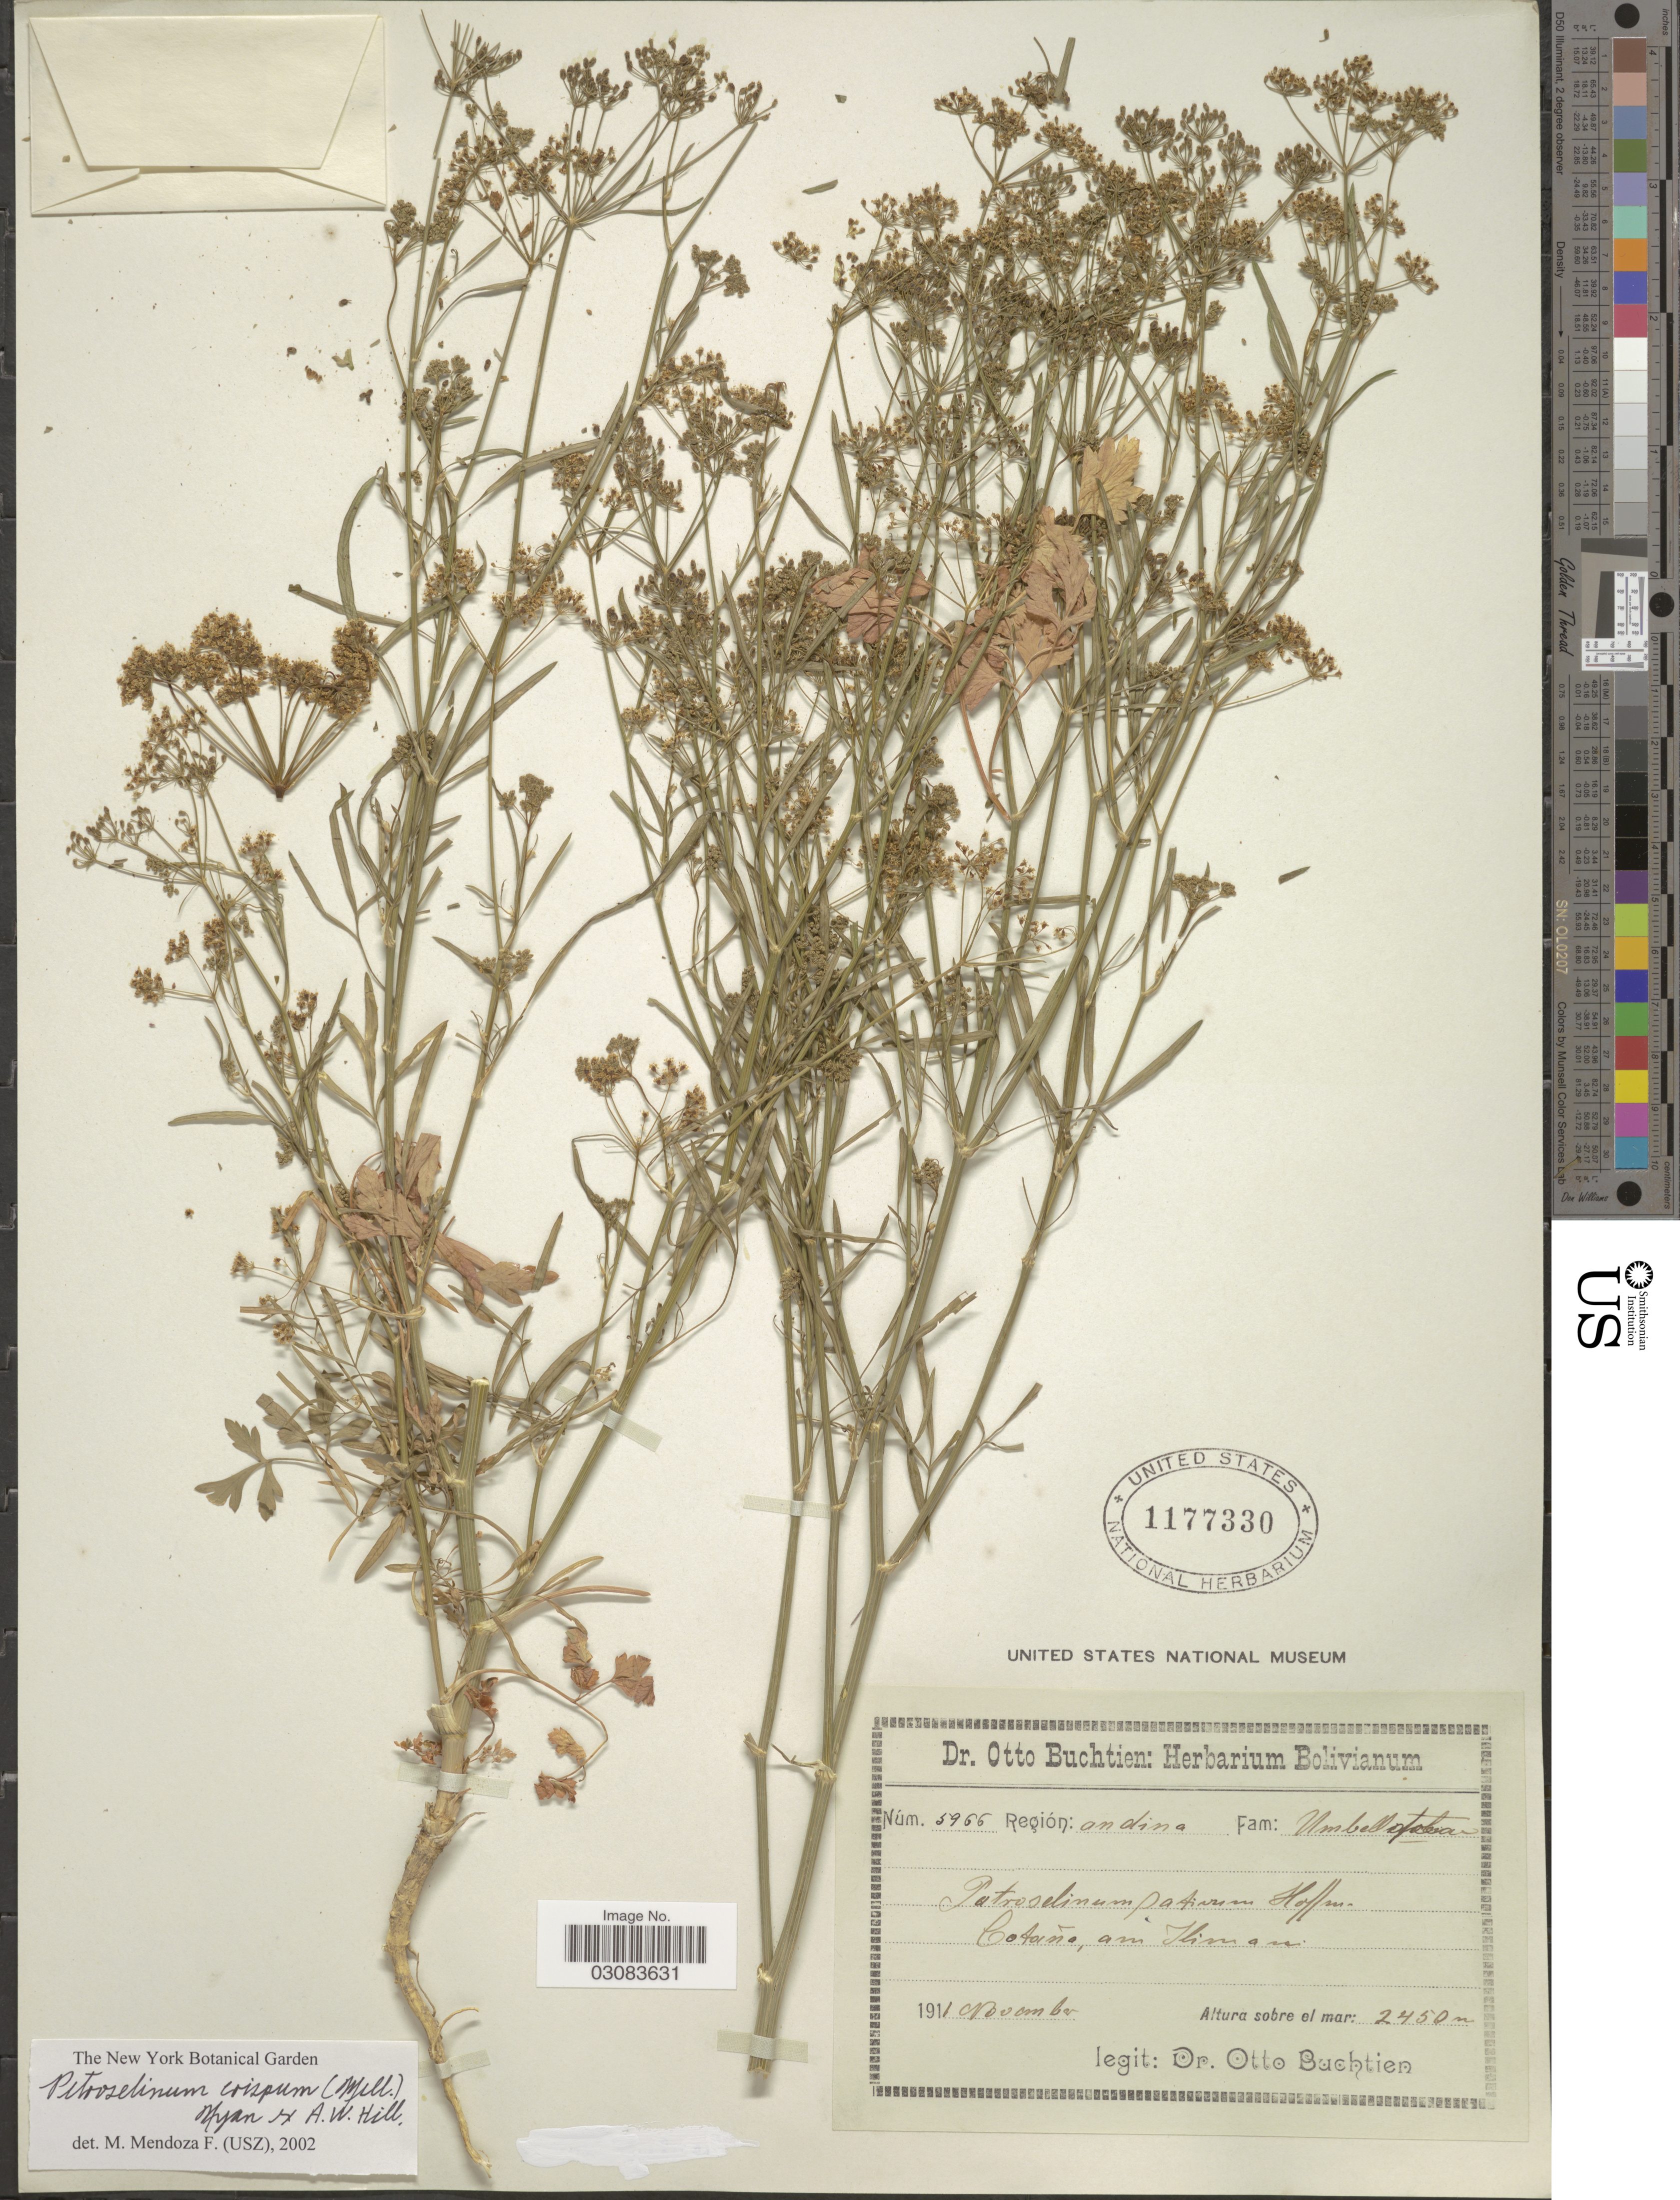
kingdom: Plantae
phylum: Tracheophyta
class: Magnoliopsida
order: Apiales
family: Apiaceae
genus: Petroselinum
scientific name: Petroselinum crispum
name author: (Mill.) Fuss.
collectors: O. Buchtien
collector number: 5966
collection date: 1911-11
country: Bolivia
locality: Región: andina. Cotaña, am Ilimani.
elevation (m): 2450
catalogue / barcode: US 1177330